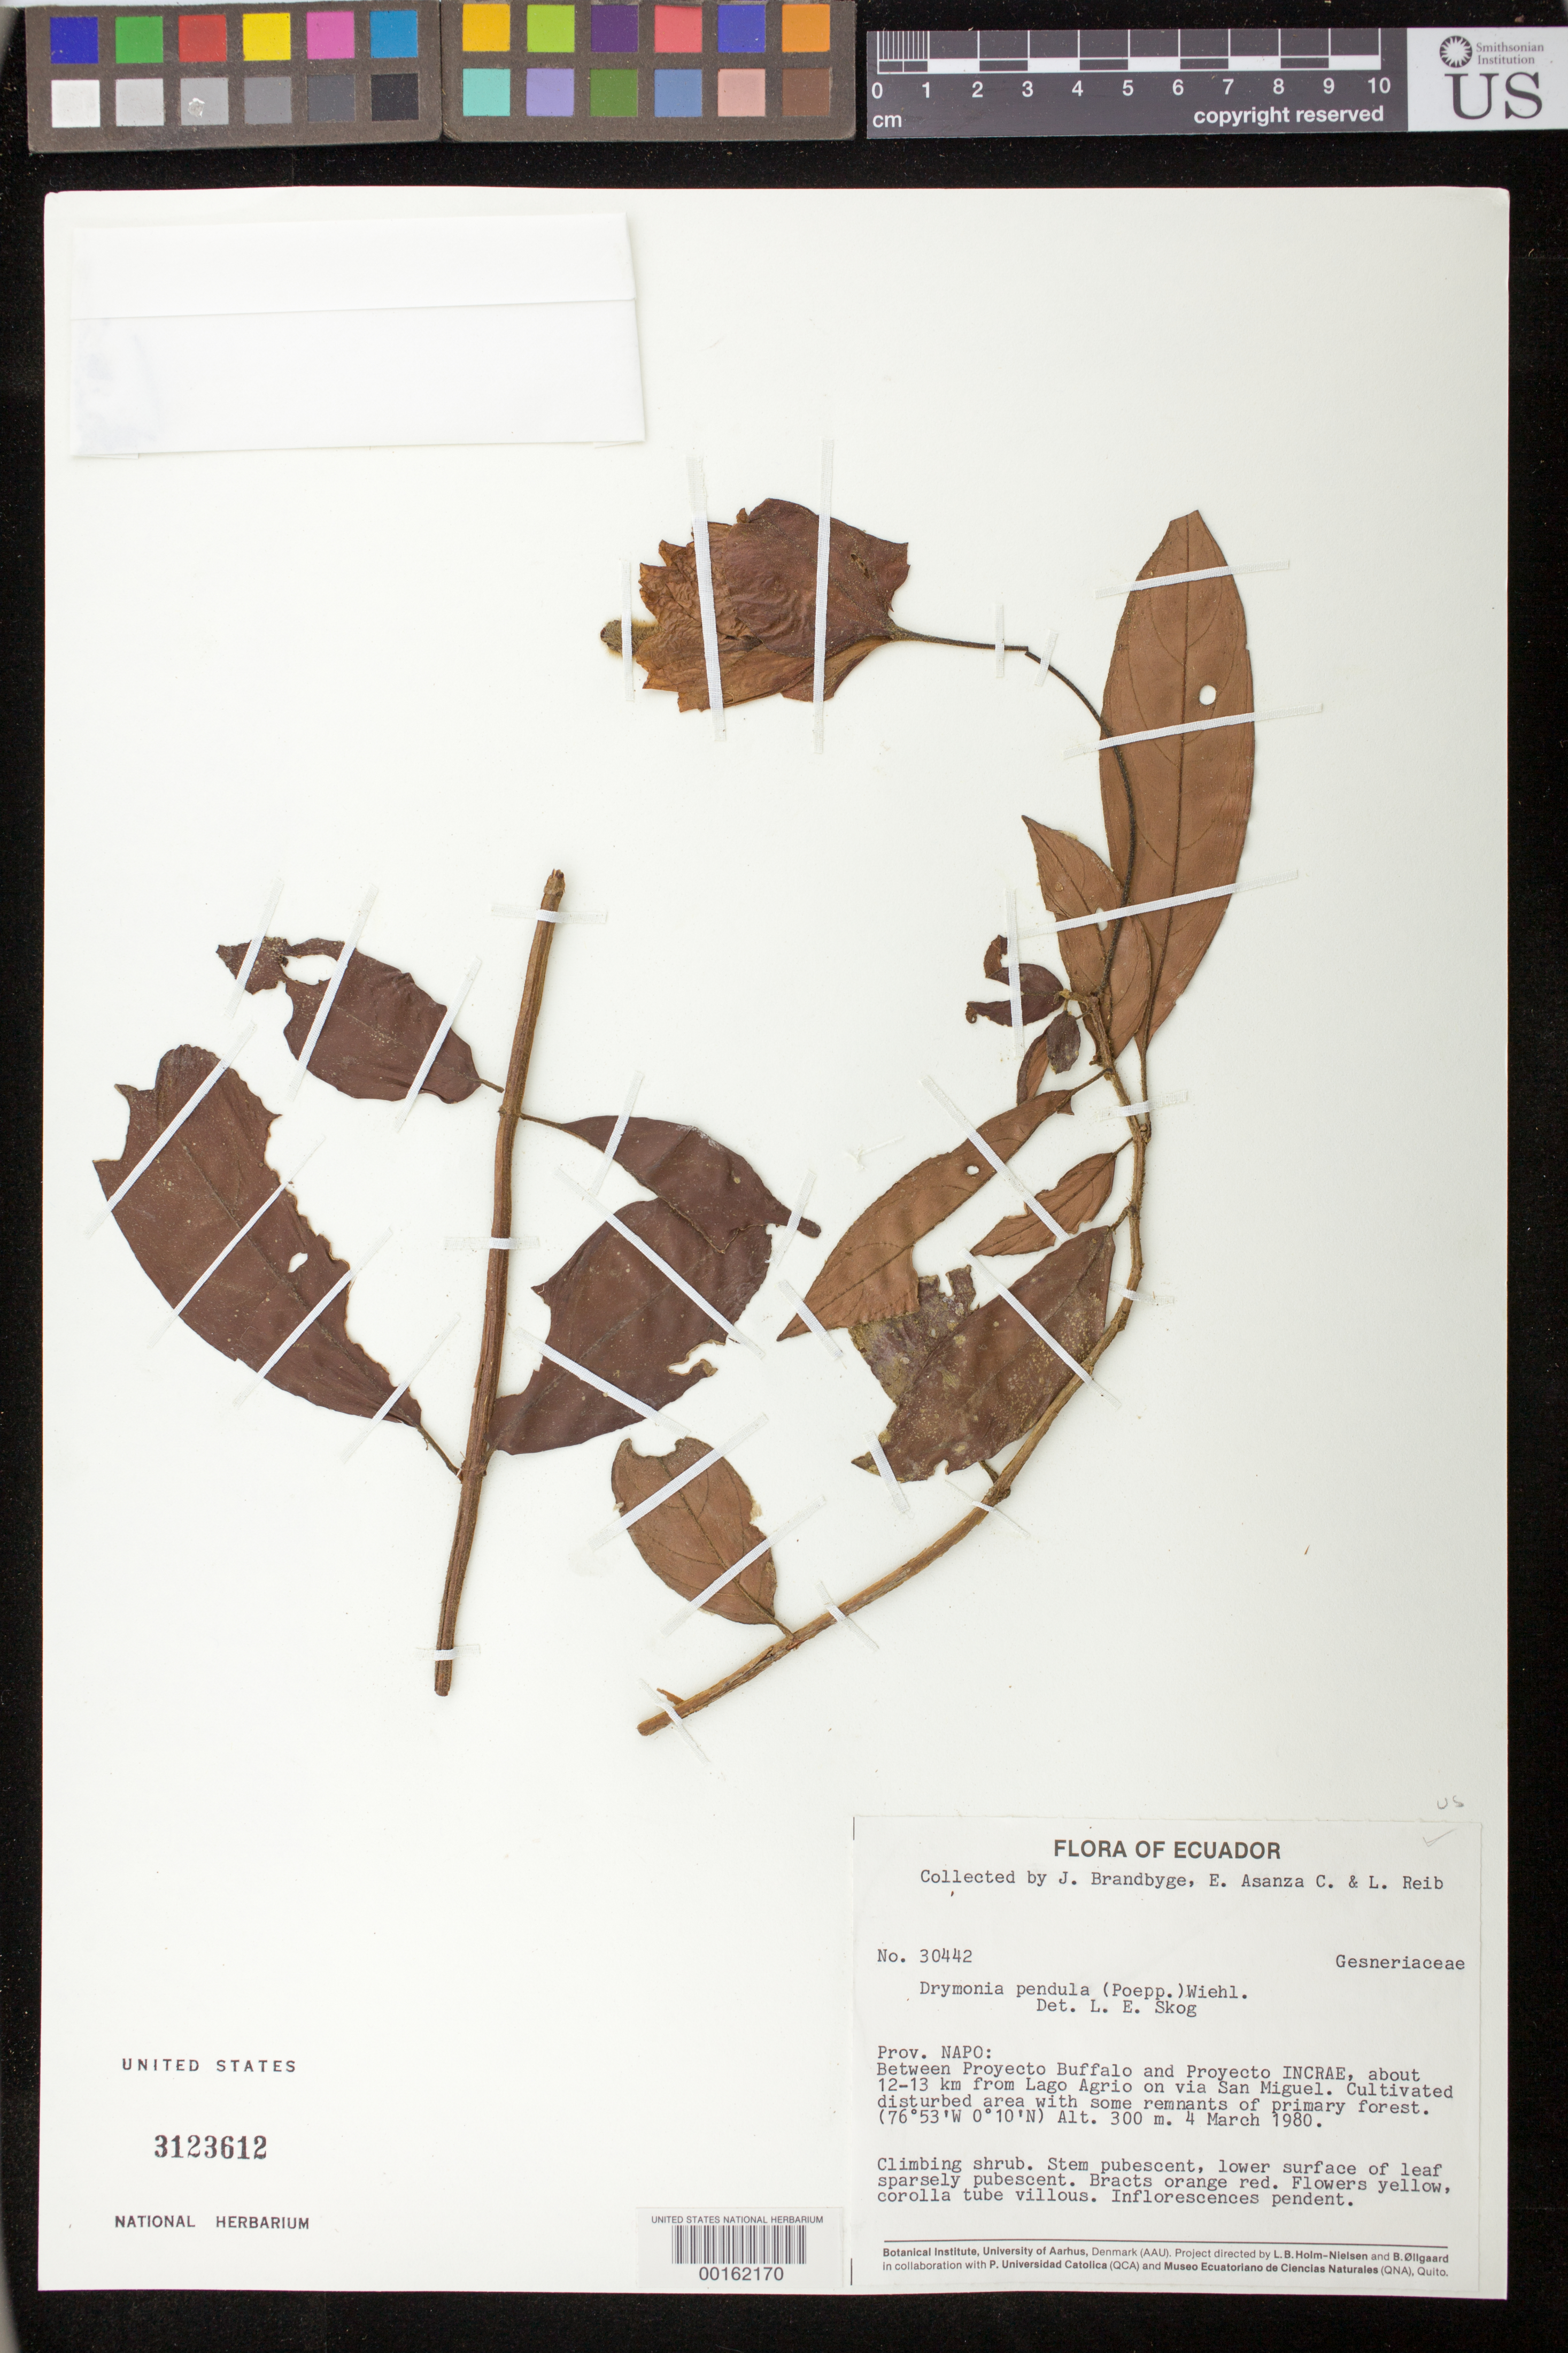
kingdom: Plantae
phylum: Tracheophyta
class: Magnoliopsida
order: Lamiales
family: Gesneriaceae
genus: Drymonia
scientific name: Drymonia pendula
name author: (Poepp.) Wiehler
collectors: J. Brandbyge, E. Asanza C. & L. Reib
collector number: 30442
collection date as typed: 04 Mar 1980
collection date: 1980-03-04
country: Ecuador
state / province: Napo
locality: Between Proyecto Buffalo and Proyecto Incrae, about 12-13 km from Lago Agrio on via San Miguel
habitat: Cultivated disturbed area with some remnants of primary forest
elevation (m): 300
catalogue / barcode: US 3123612